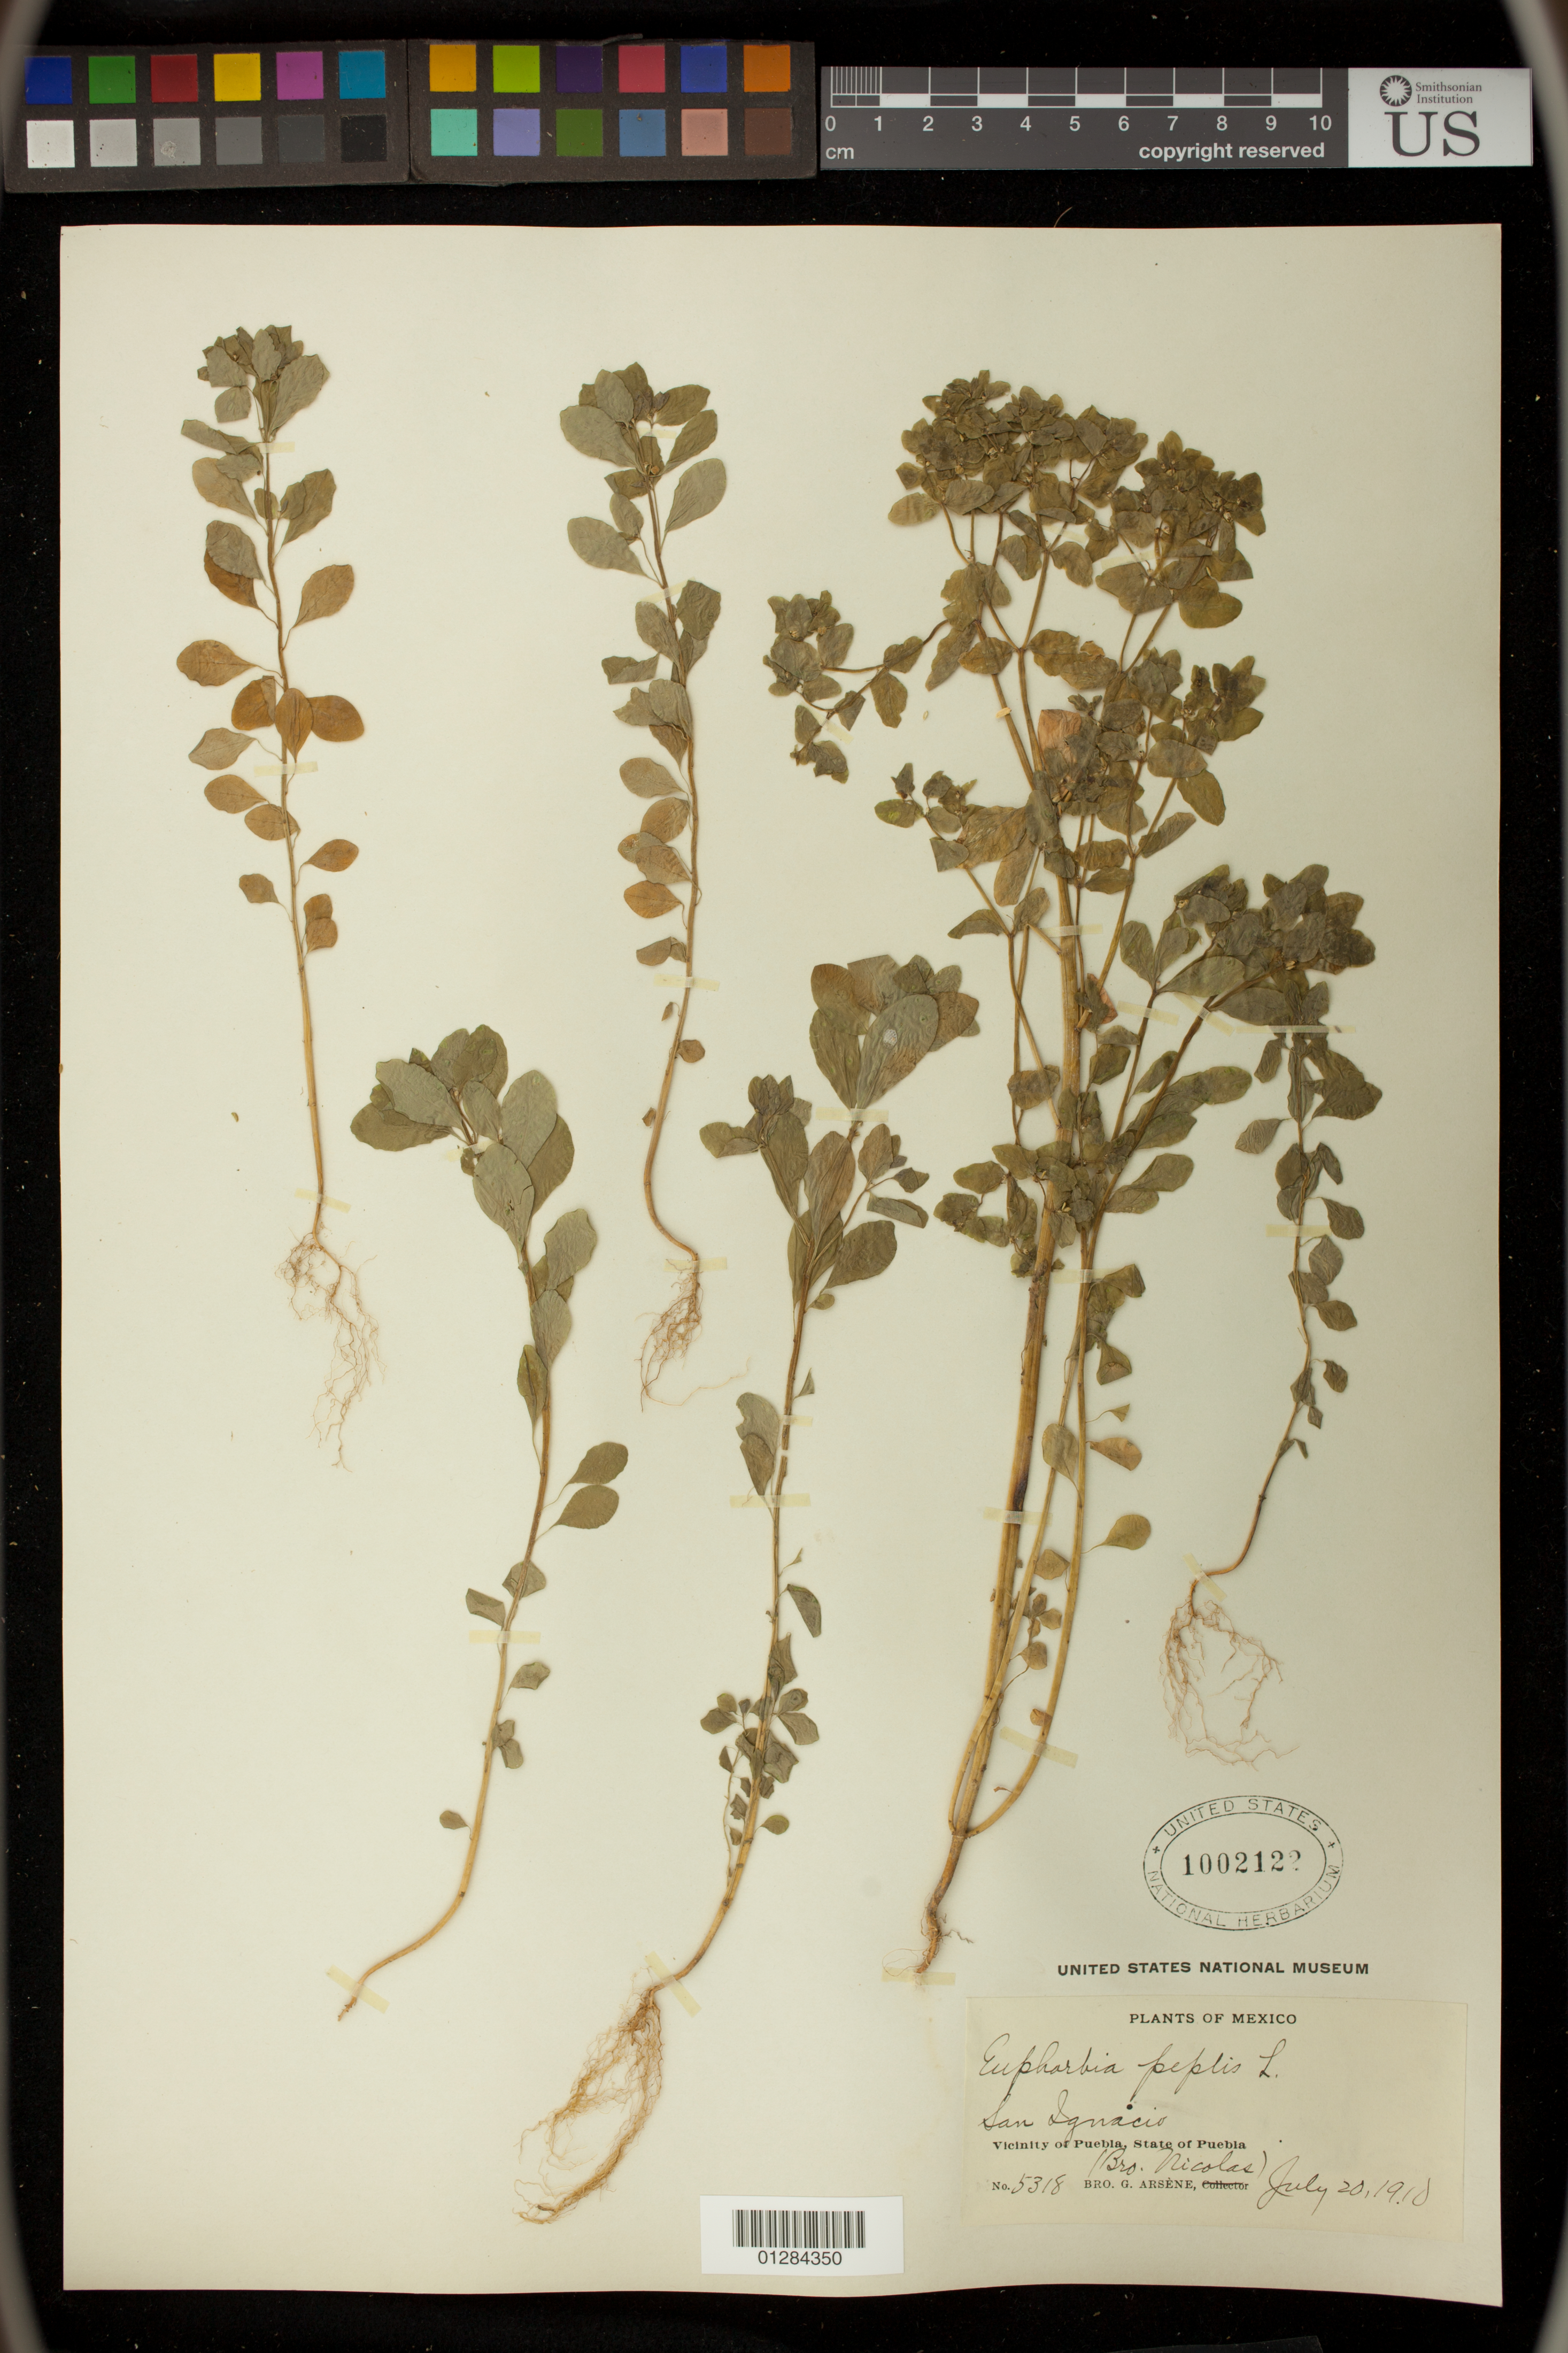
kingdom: Plantae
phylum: Tracheophyta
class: Magnoliopsida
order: Malpighiales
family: Euphorbiaceae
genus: Euphorbia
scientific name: Euphorbia peplus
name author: L.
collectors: B. Nicolas & Bro. G. Arsène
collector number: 5318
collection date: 1910-07-20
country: Mexico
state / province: Puebla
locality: San Ignacio [San Ignacio Xixipexco]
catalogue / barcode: US 1002122